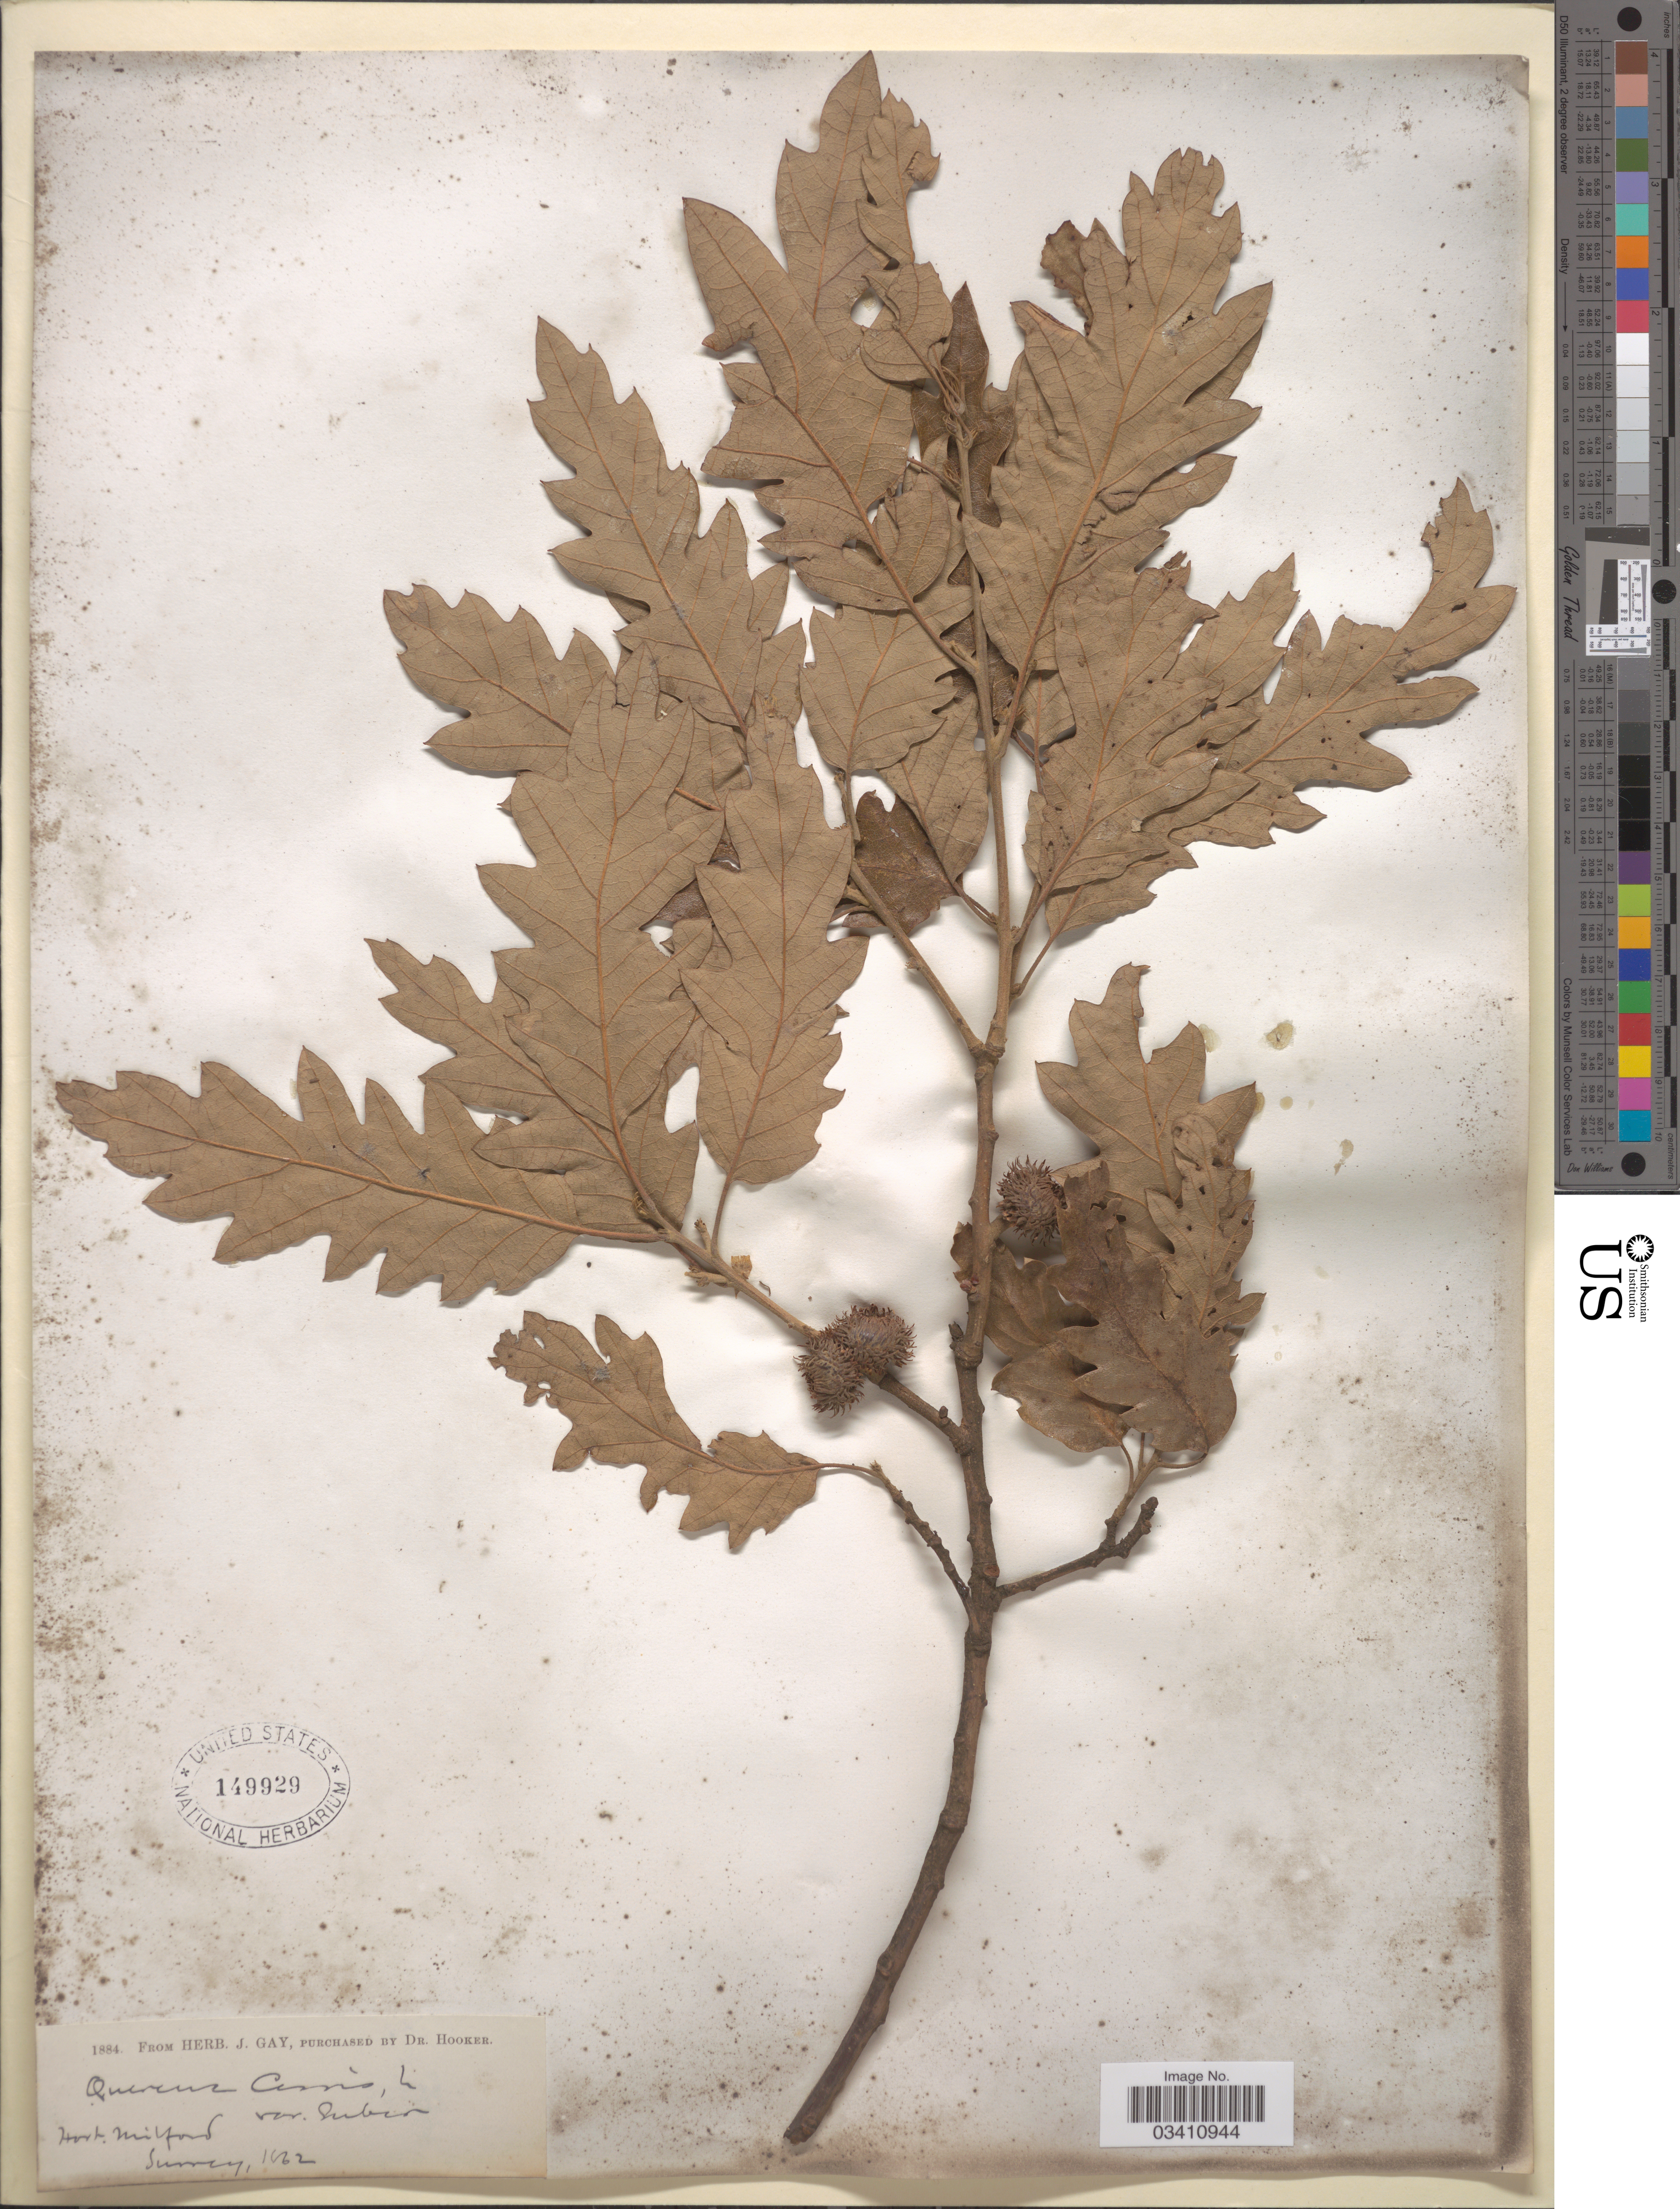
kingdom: Plantae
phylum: Tracheophyta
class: Magnoliopsida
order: Fagales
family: Fagaceae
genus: Quercus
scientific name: Quercus cerris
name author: L.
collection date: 1862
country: United Kingdom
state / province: England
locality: Hort. Milford, Surrey.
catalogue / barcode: US 149929